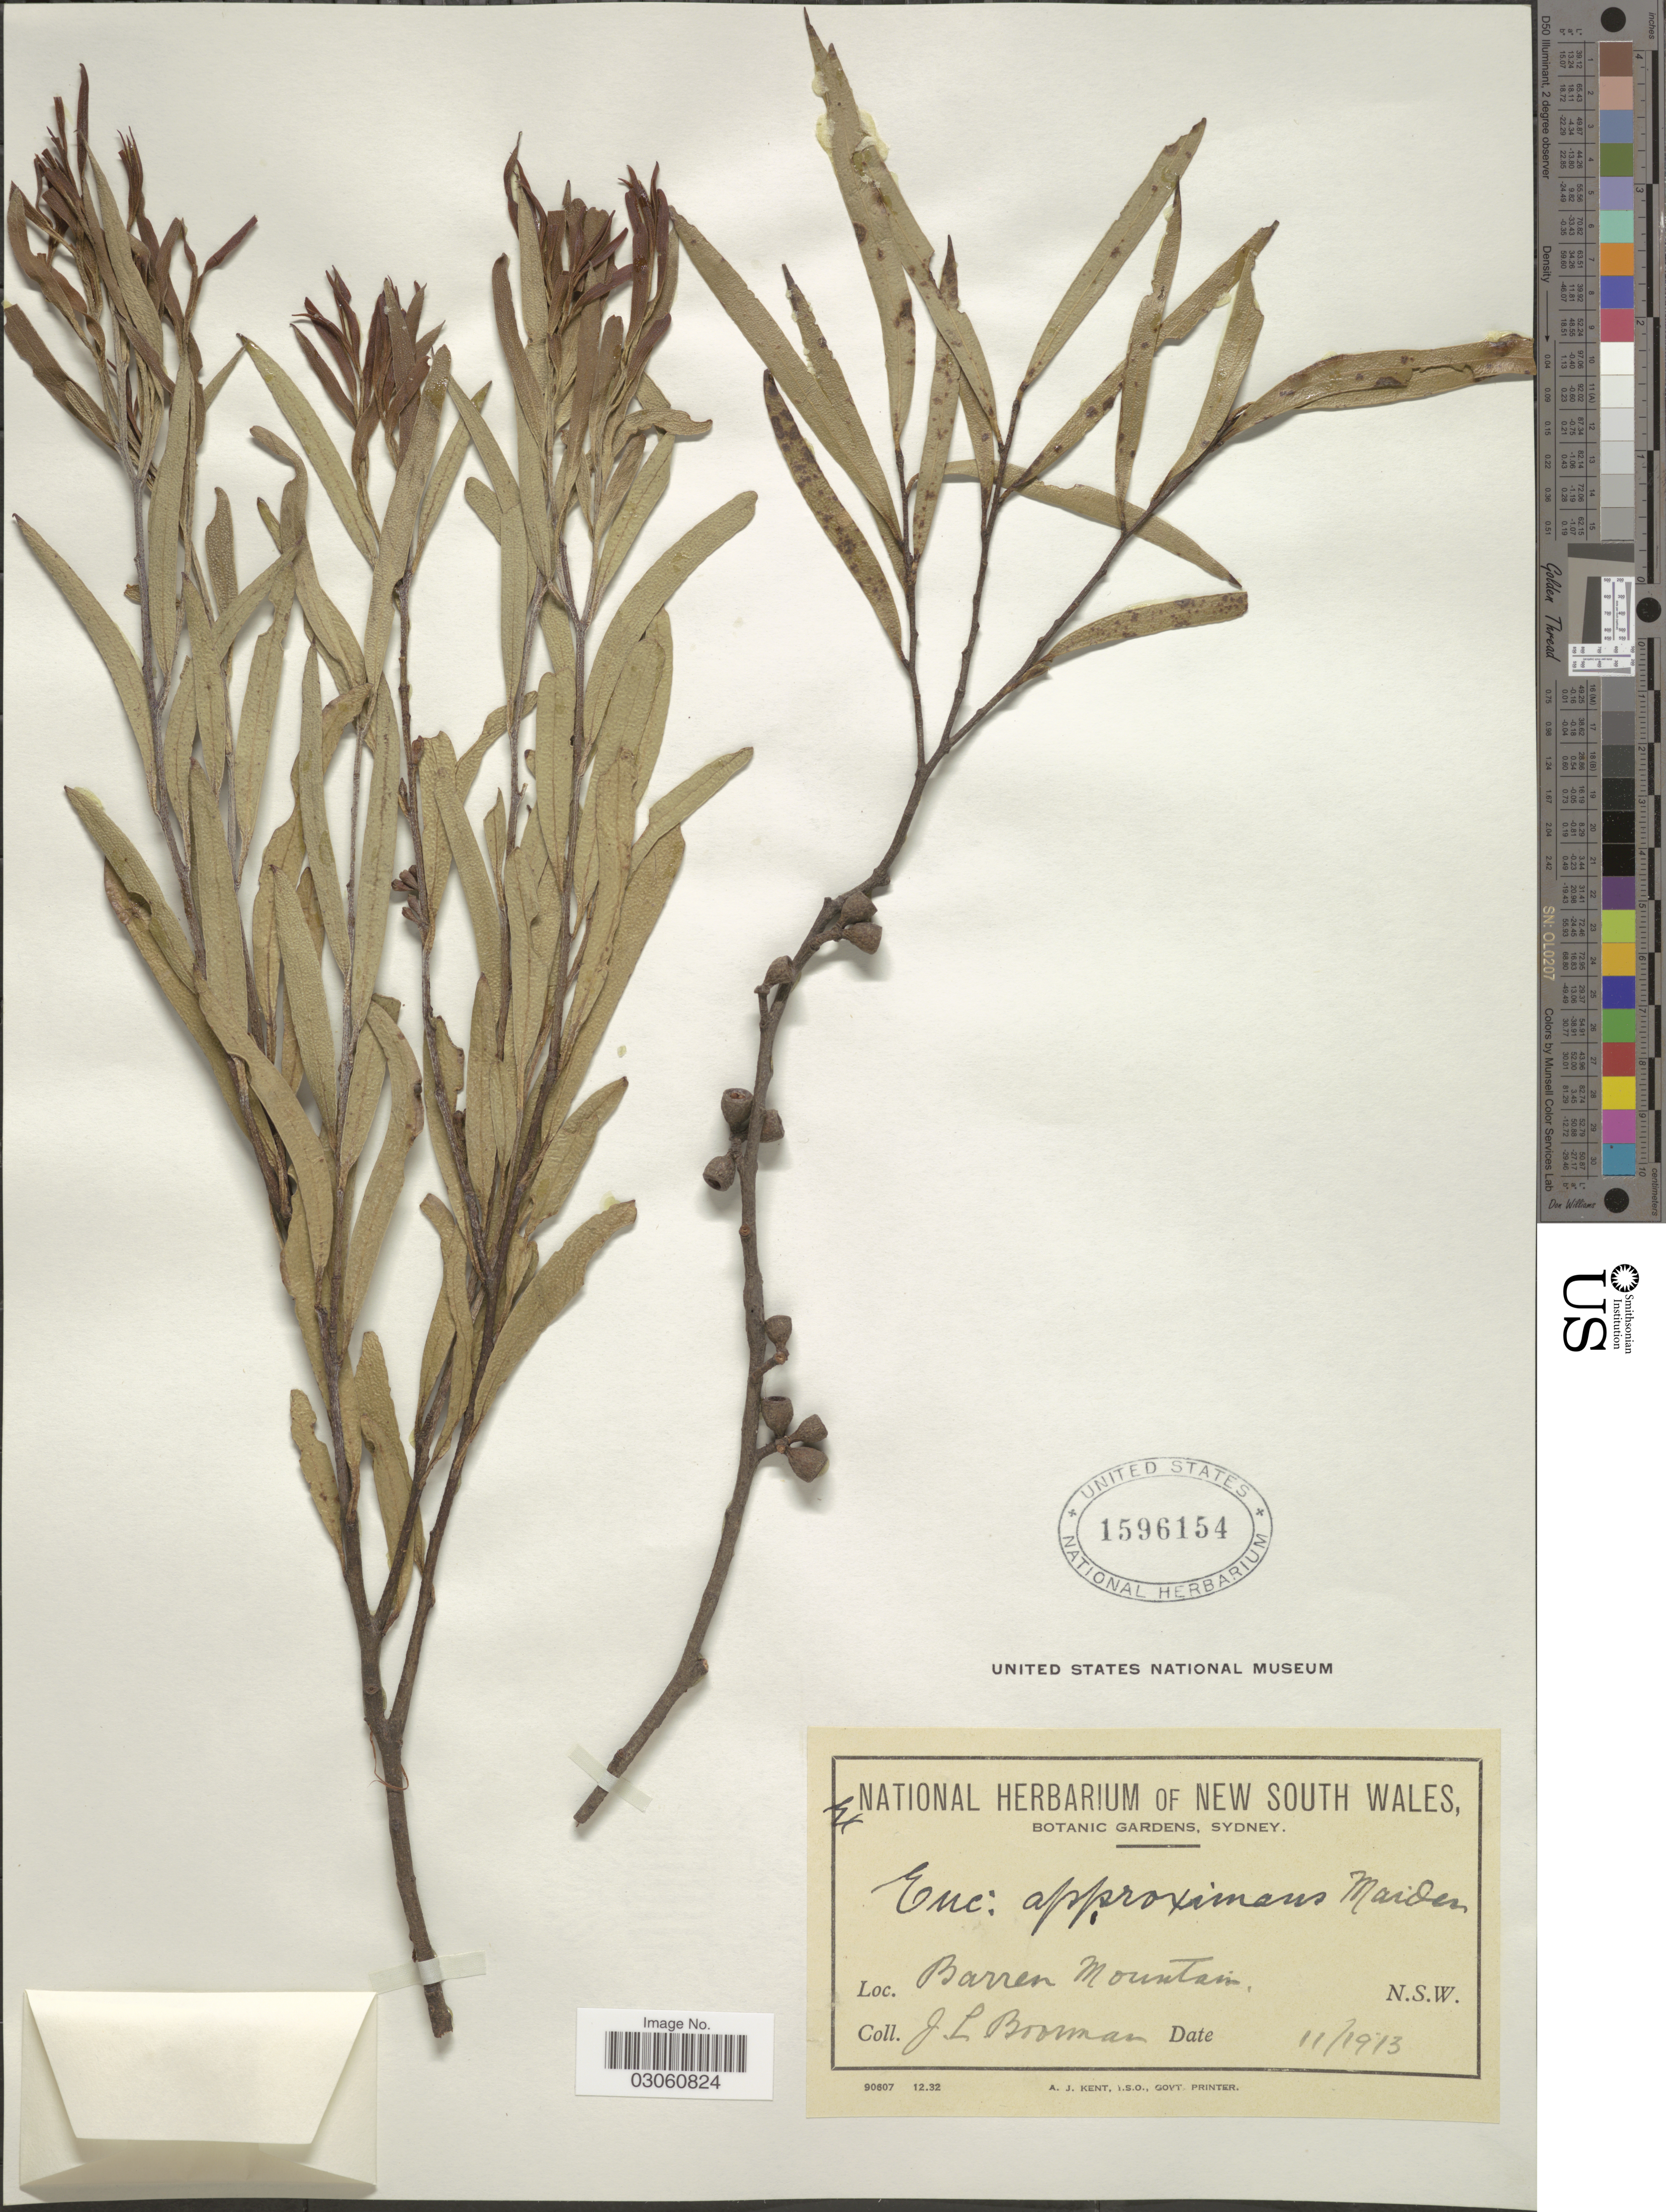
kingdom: Plantae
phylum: Tracheophyta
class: Magnoliopsida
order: Myrtales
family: Myrtaceae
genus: Eucalyptus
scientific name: Eucalyptus approximans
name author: Maiden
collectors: J. Boorman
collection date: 1913-11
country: Australia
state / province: New South Wales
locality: Barren Mountain.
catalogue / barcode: US 1596154